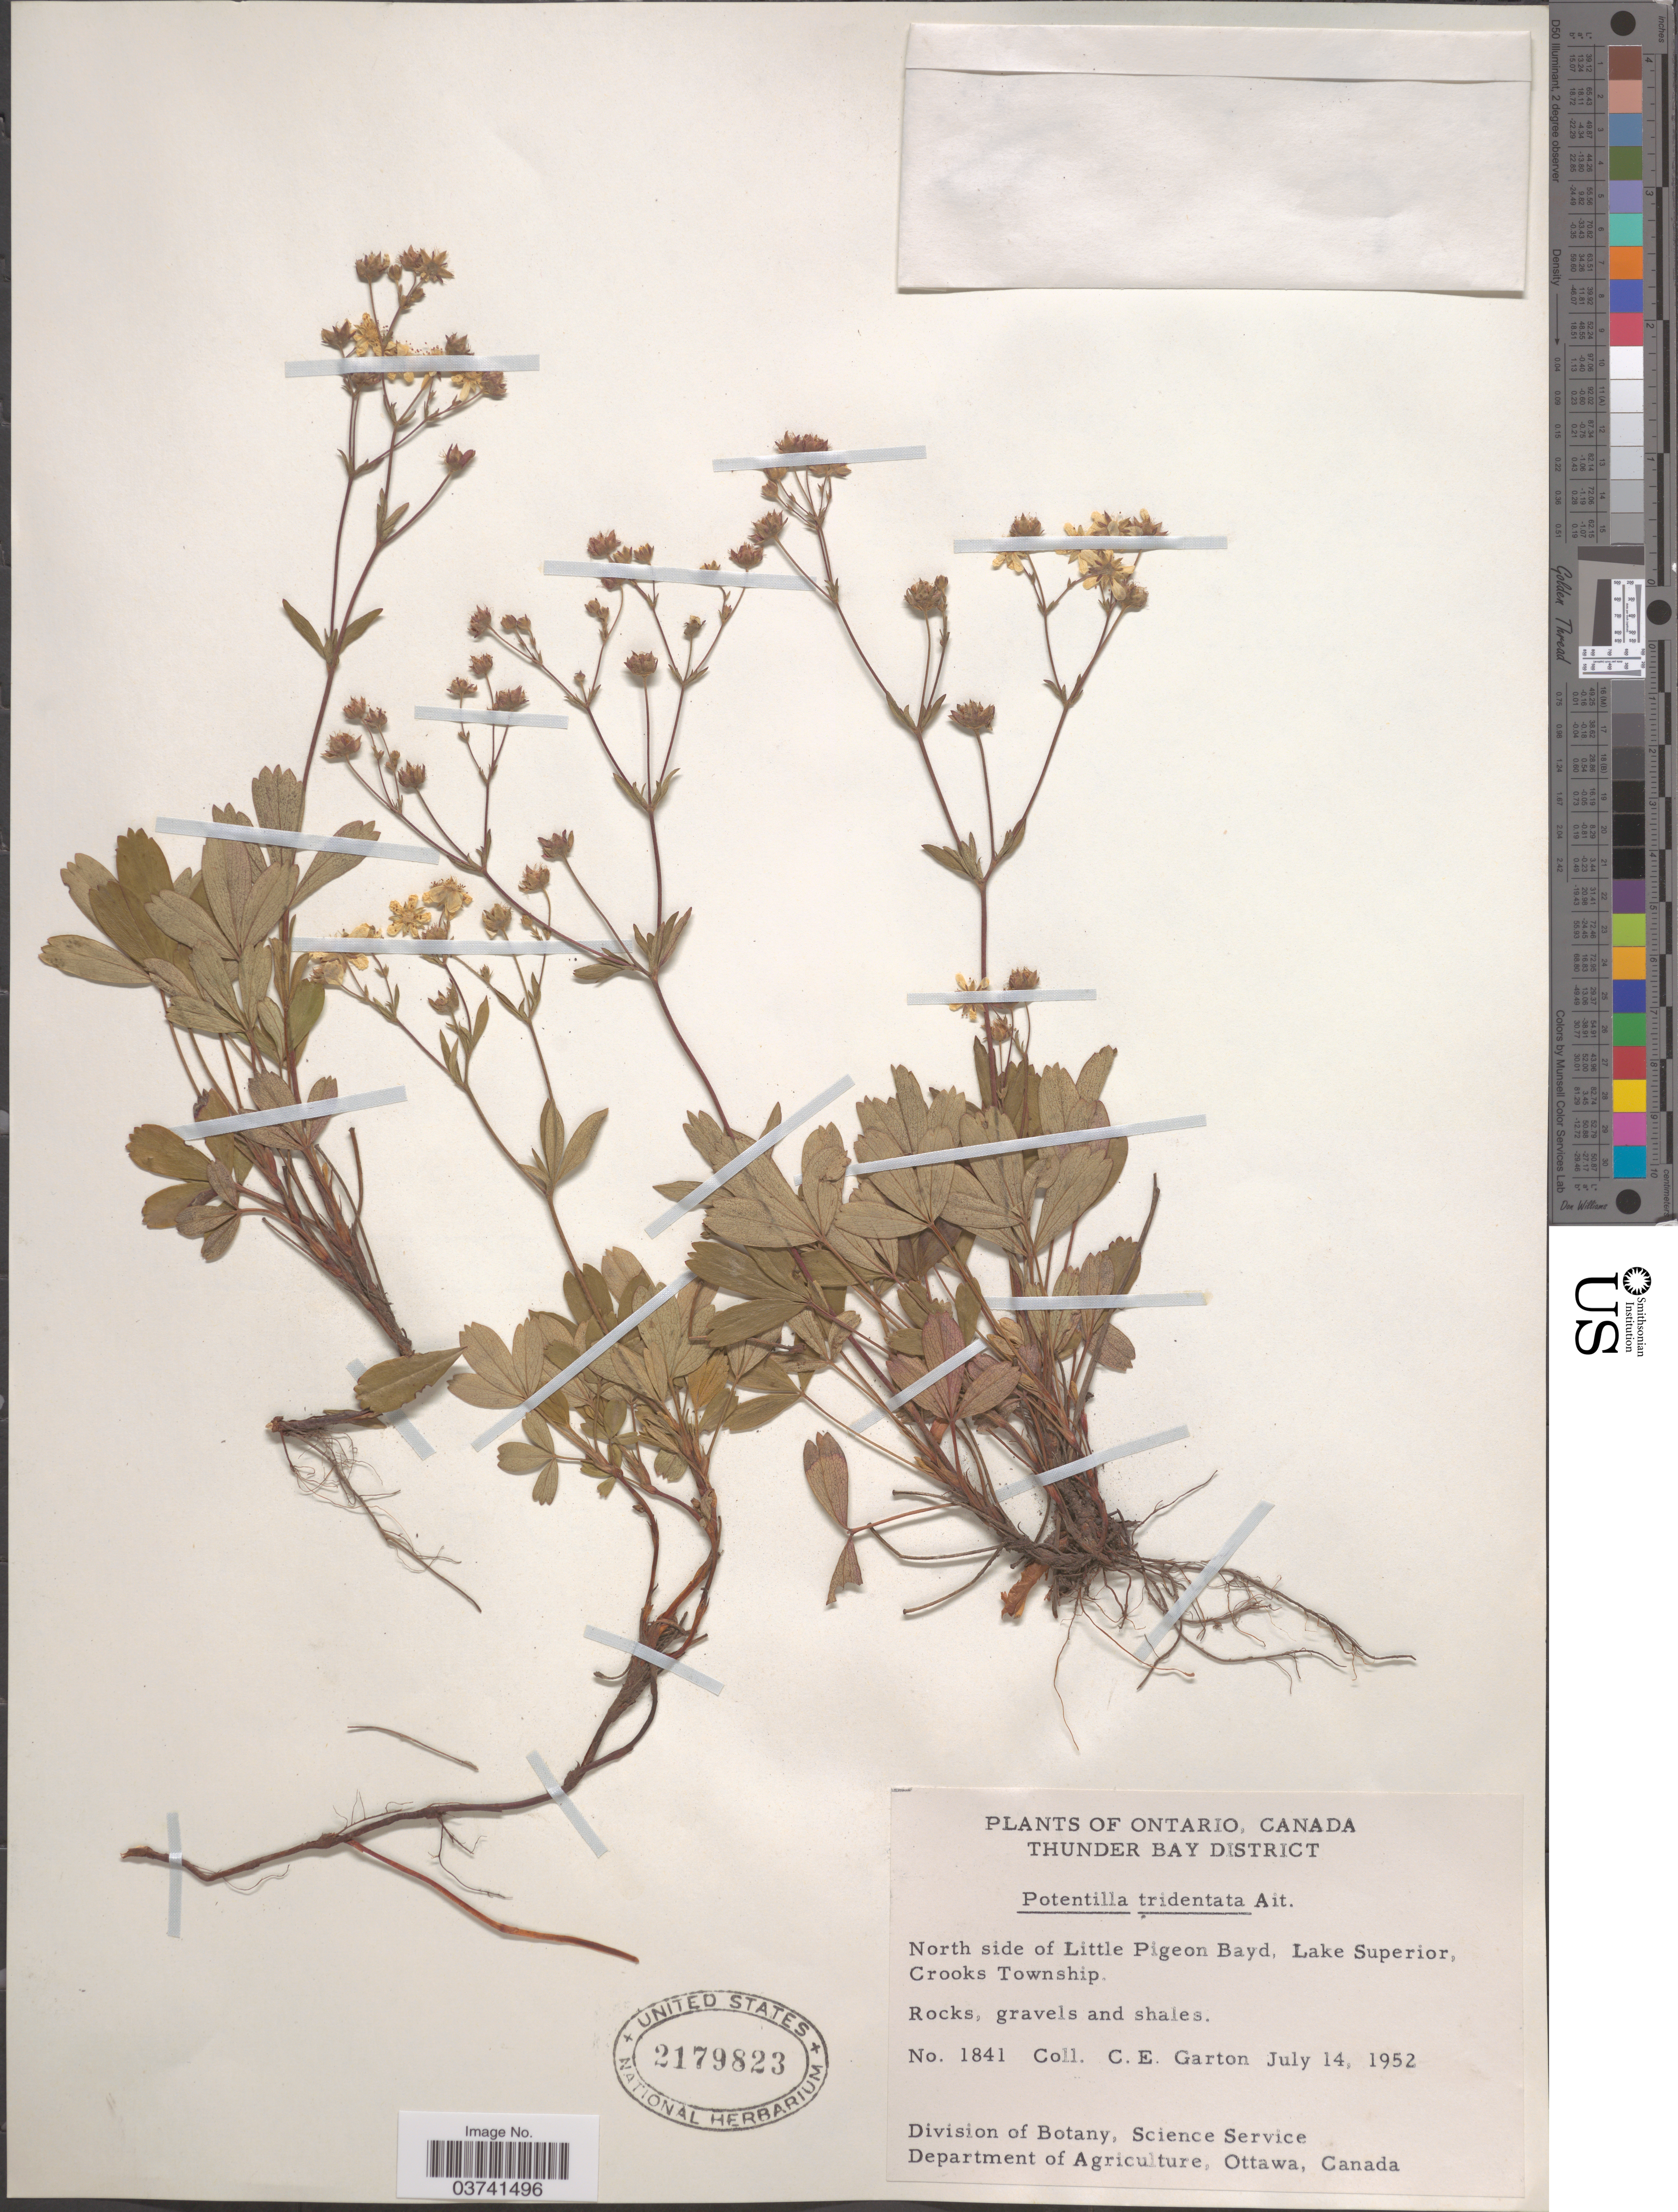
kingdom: Plantae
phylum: Tracheophyta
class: Magnoliopsida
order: Rosales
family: Rosaceae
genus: Potentilla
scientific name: Potentilla tridentata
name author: Aiton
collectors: C. E. Garton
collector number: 1841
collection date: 1952-07-14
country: Canada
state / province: Ontario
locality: Thunder Bay District. North side of Little Pigeon Bayd, Lake Superior, Crooks Township.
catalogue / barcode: US 2179823